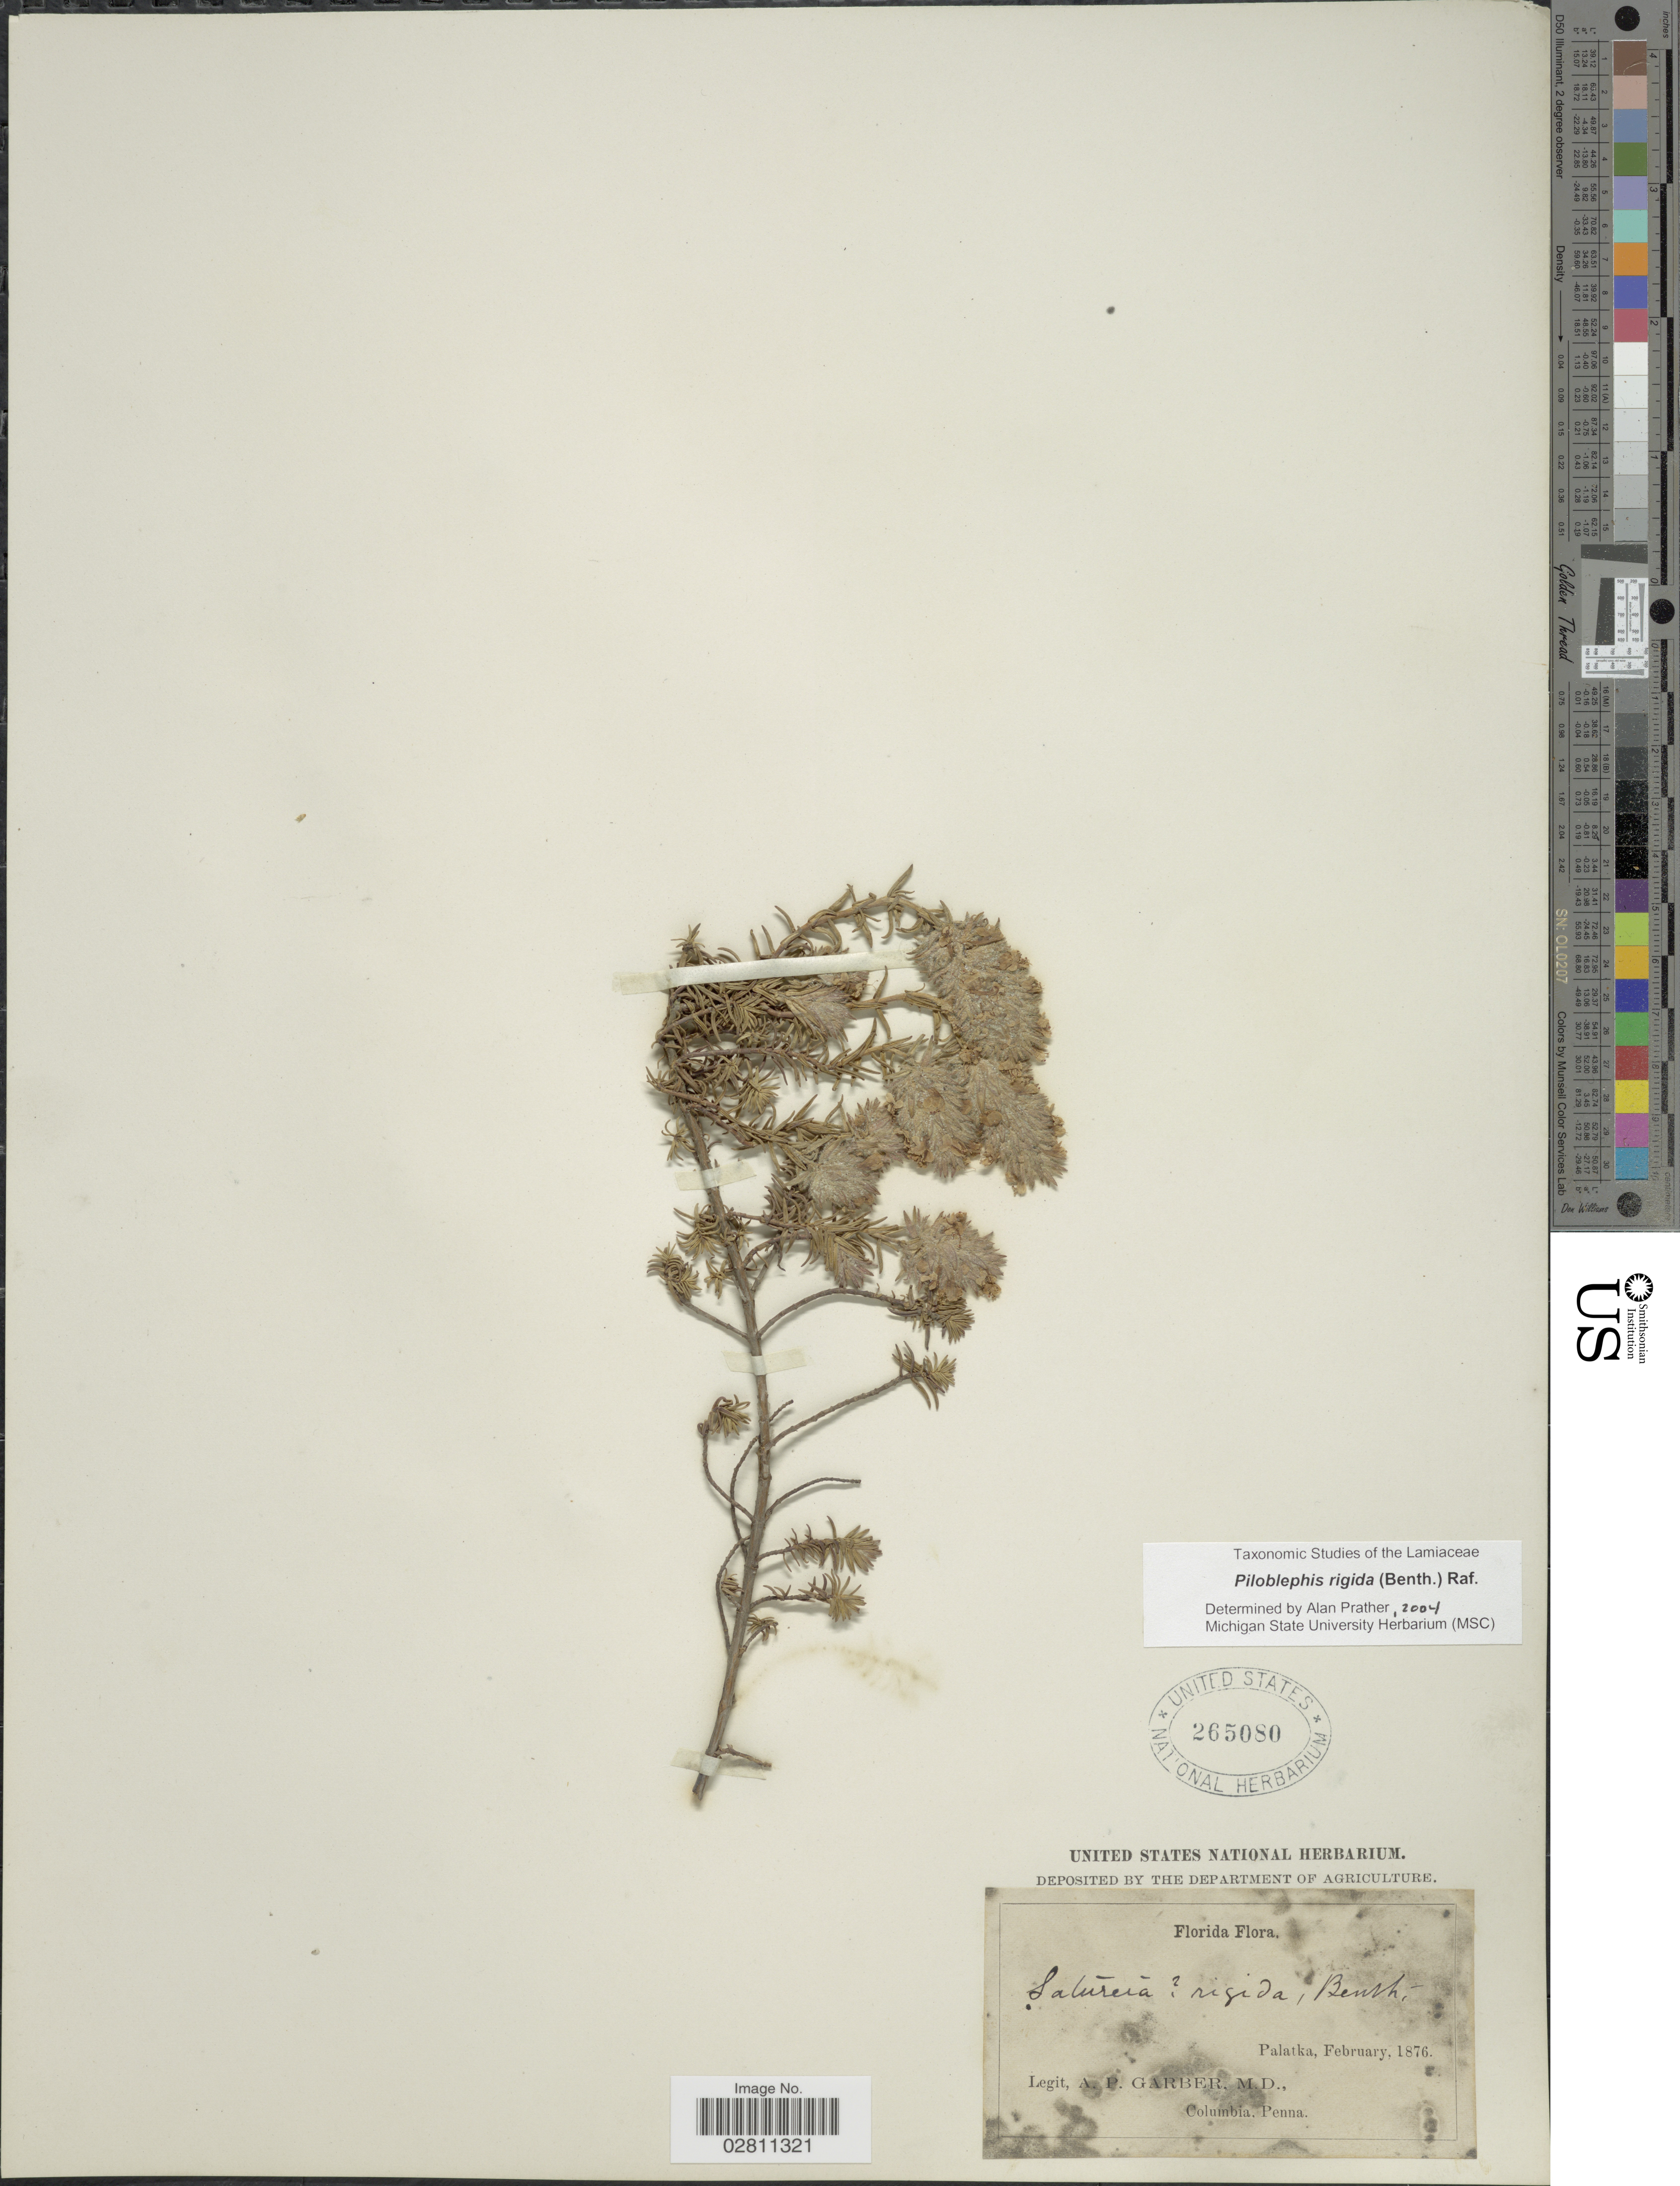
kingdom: Plantae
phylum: Tracheophyta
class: Magnoliopsida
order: Lamiales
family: Lamiaceae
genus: Piloblephis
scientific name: Piloblephis rigida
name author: (Bartram ex Benth.) Raf.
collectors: A. P. Garber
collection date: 1876-02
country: United States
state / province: Florida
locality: Palatka.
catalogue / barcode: US 265080